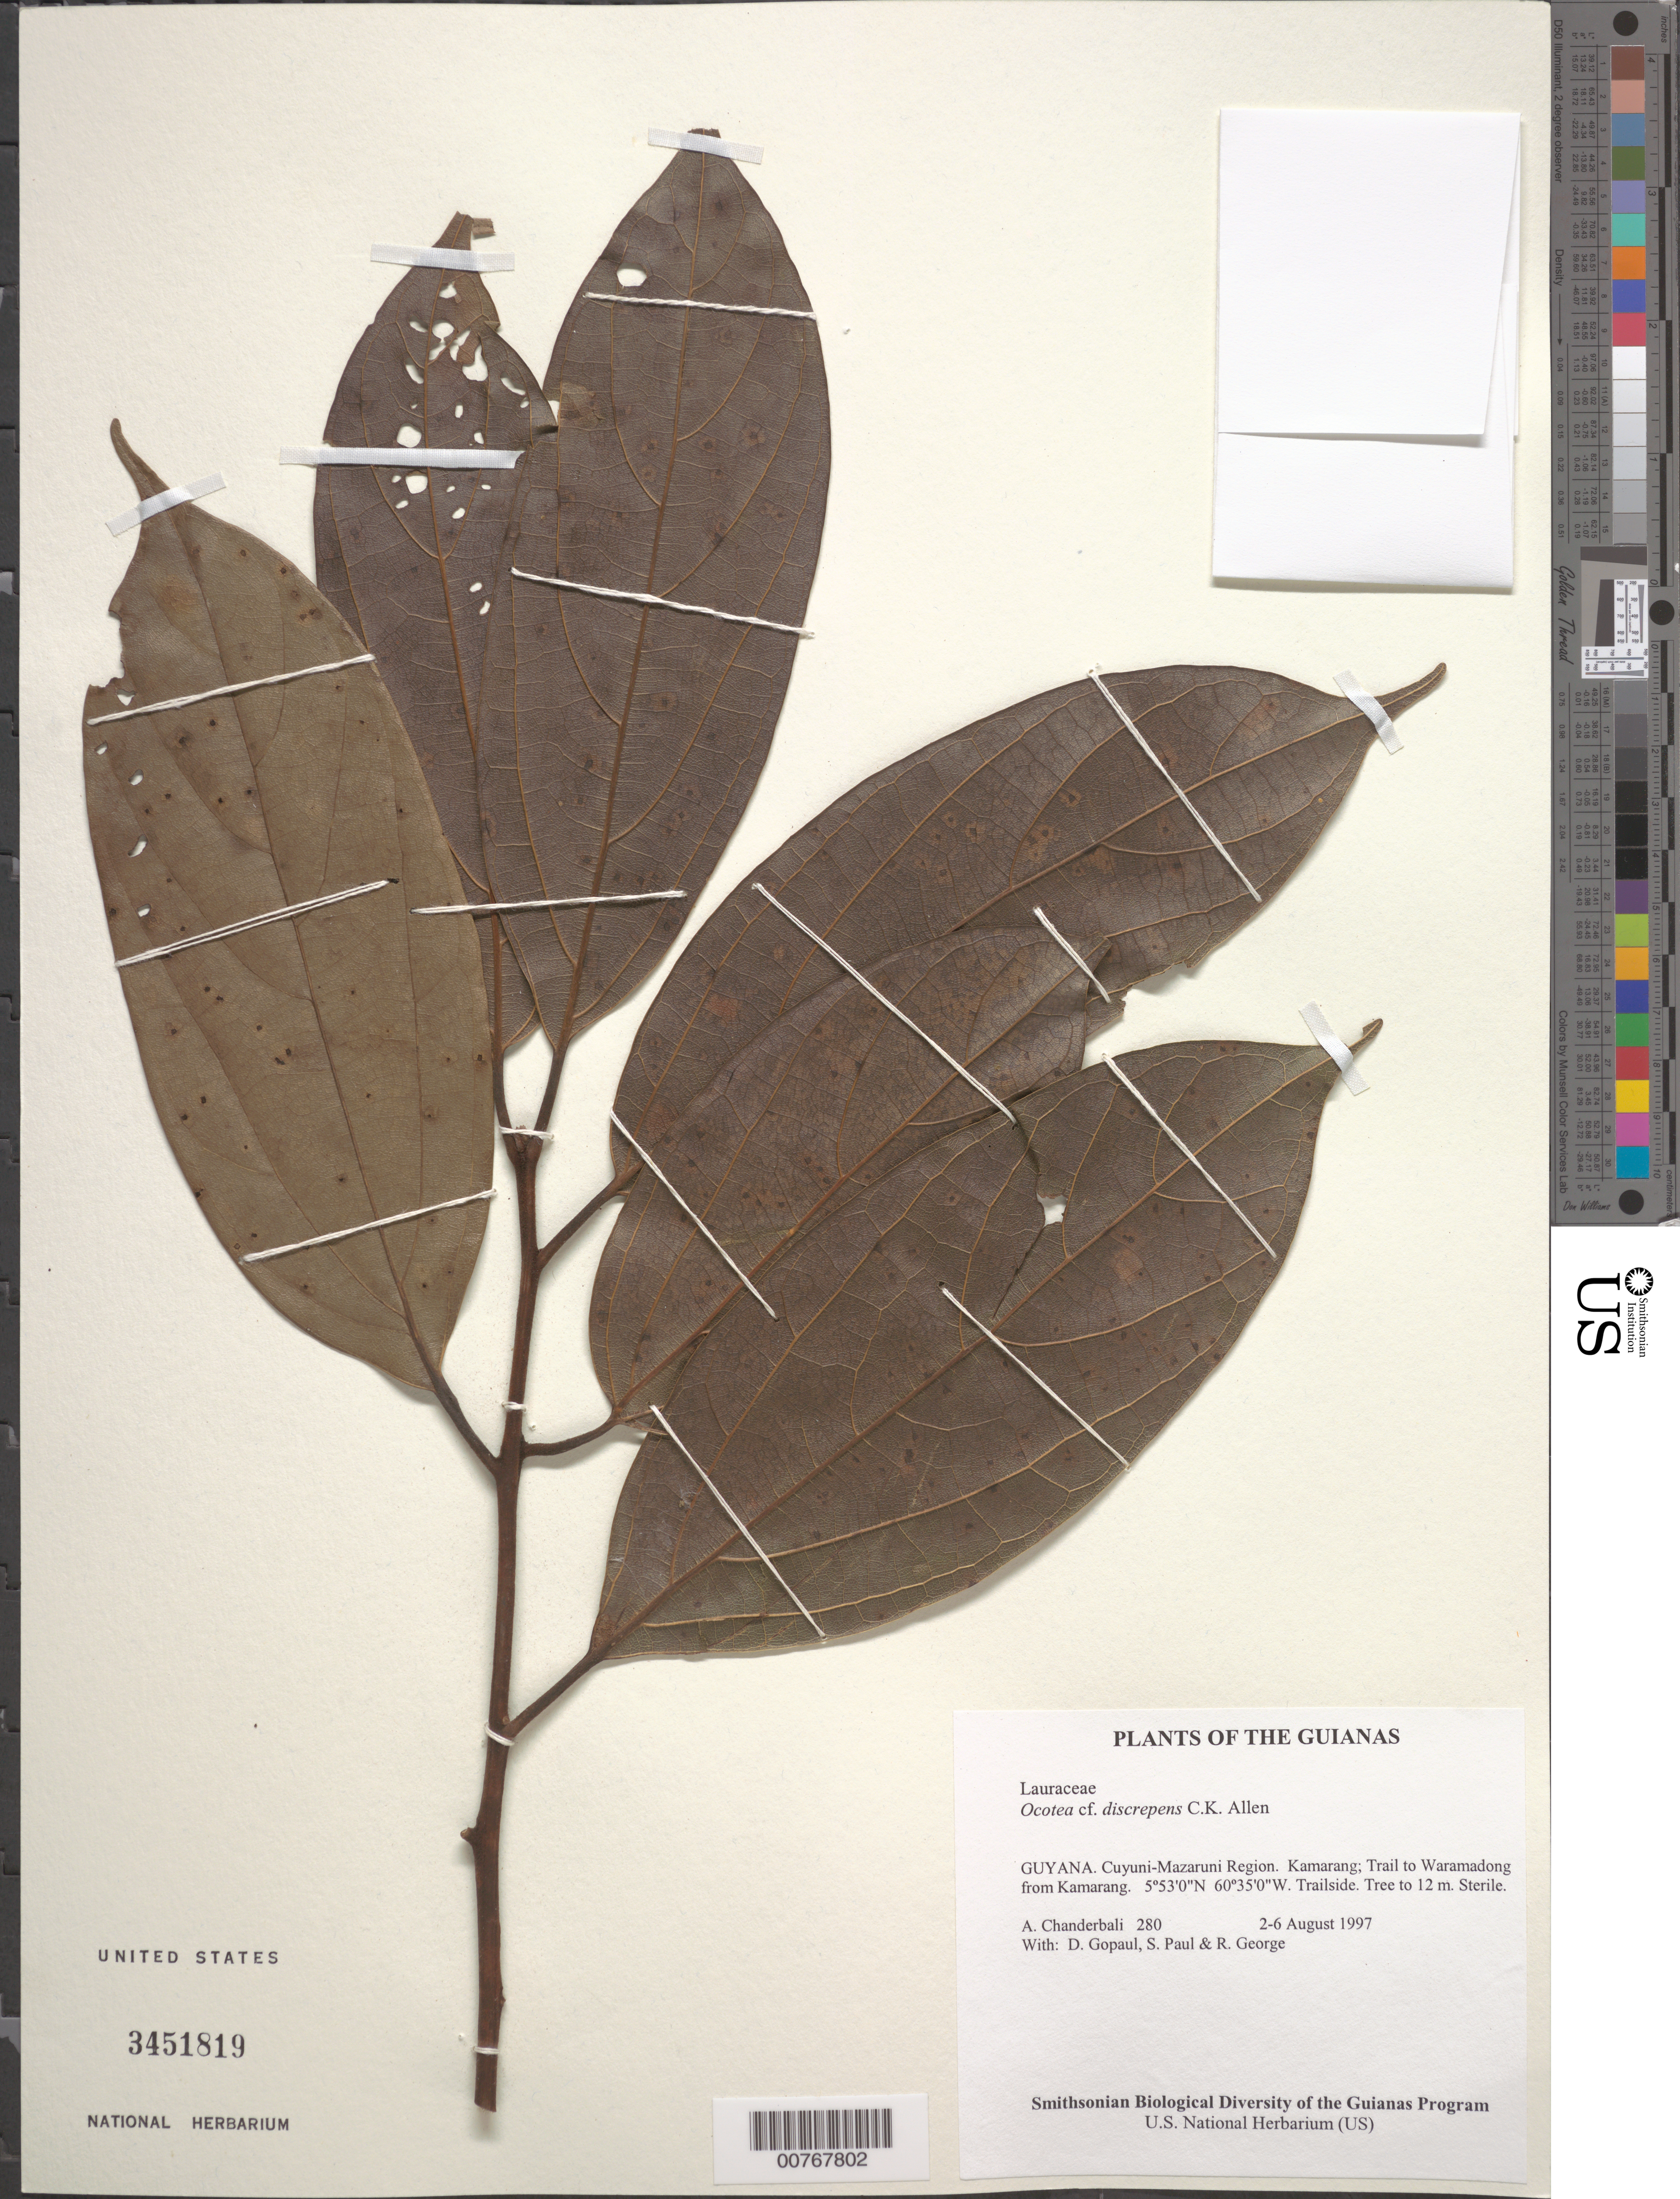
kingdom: Plantae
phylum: Tracheophyta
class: Magnoliopsida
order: Laurales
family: Lauraceae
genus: Ocotea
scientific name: Ocotea discrepens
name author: C.K. Allen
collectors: A. S. Chanderbali, D. Gopaul, S. Paul & R. George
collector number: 280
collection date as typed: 2-6 August 1997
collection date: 1997-08-02/1997-08-06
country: Guyana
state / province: Cuyuni-Mazaruni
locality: Kamarang; Trail to Waramadong from Kamarang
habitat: Trailside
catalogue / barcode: US 3451819